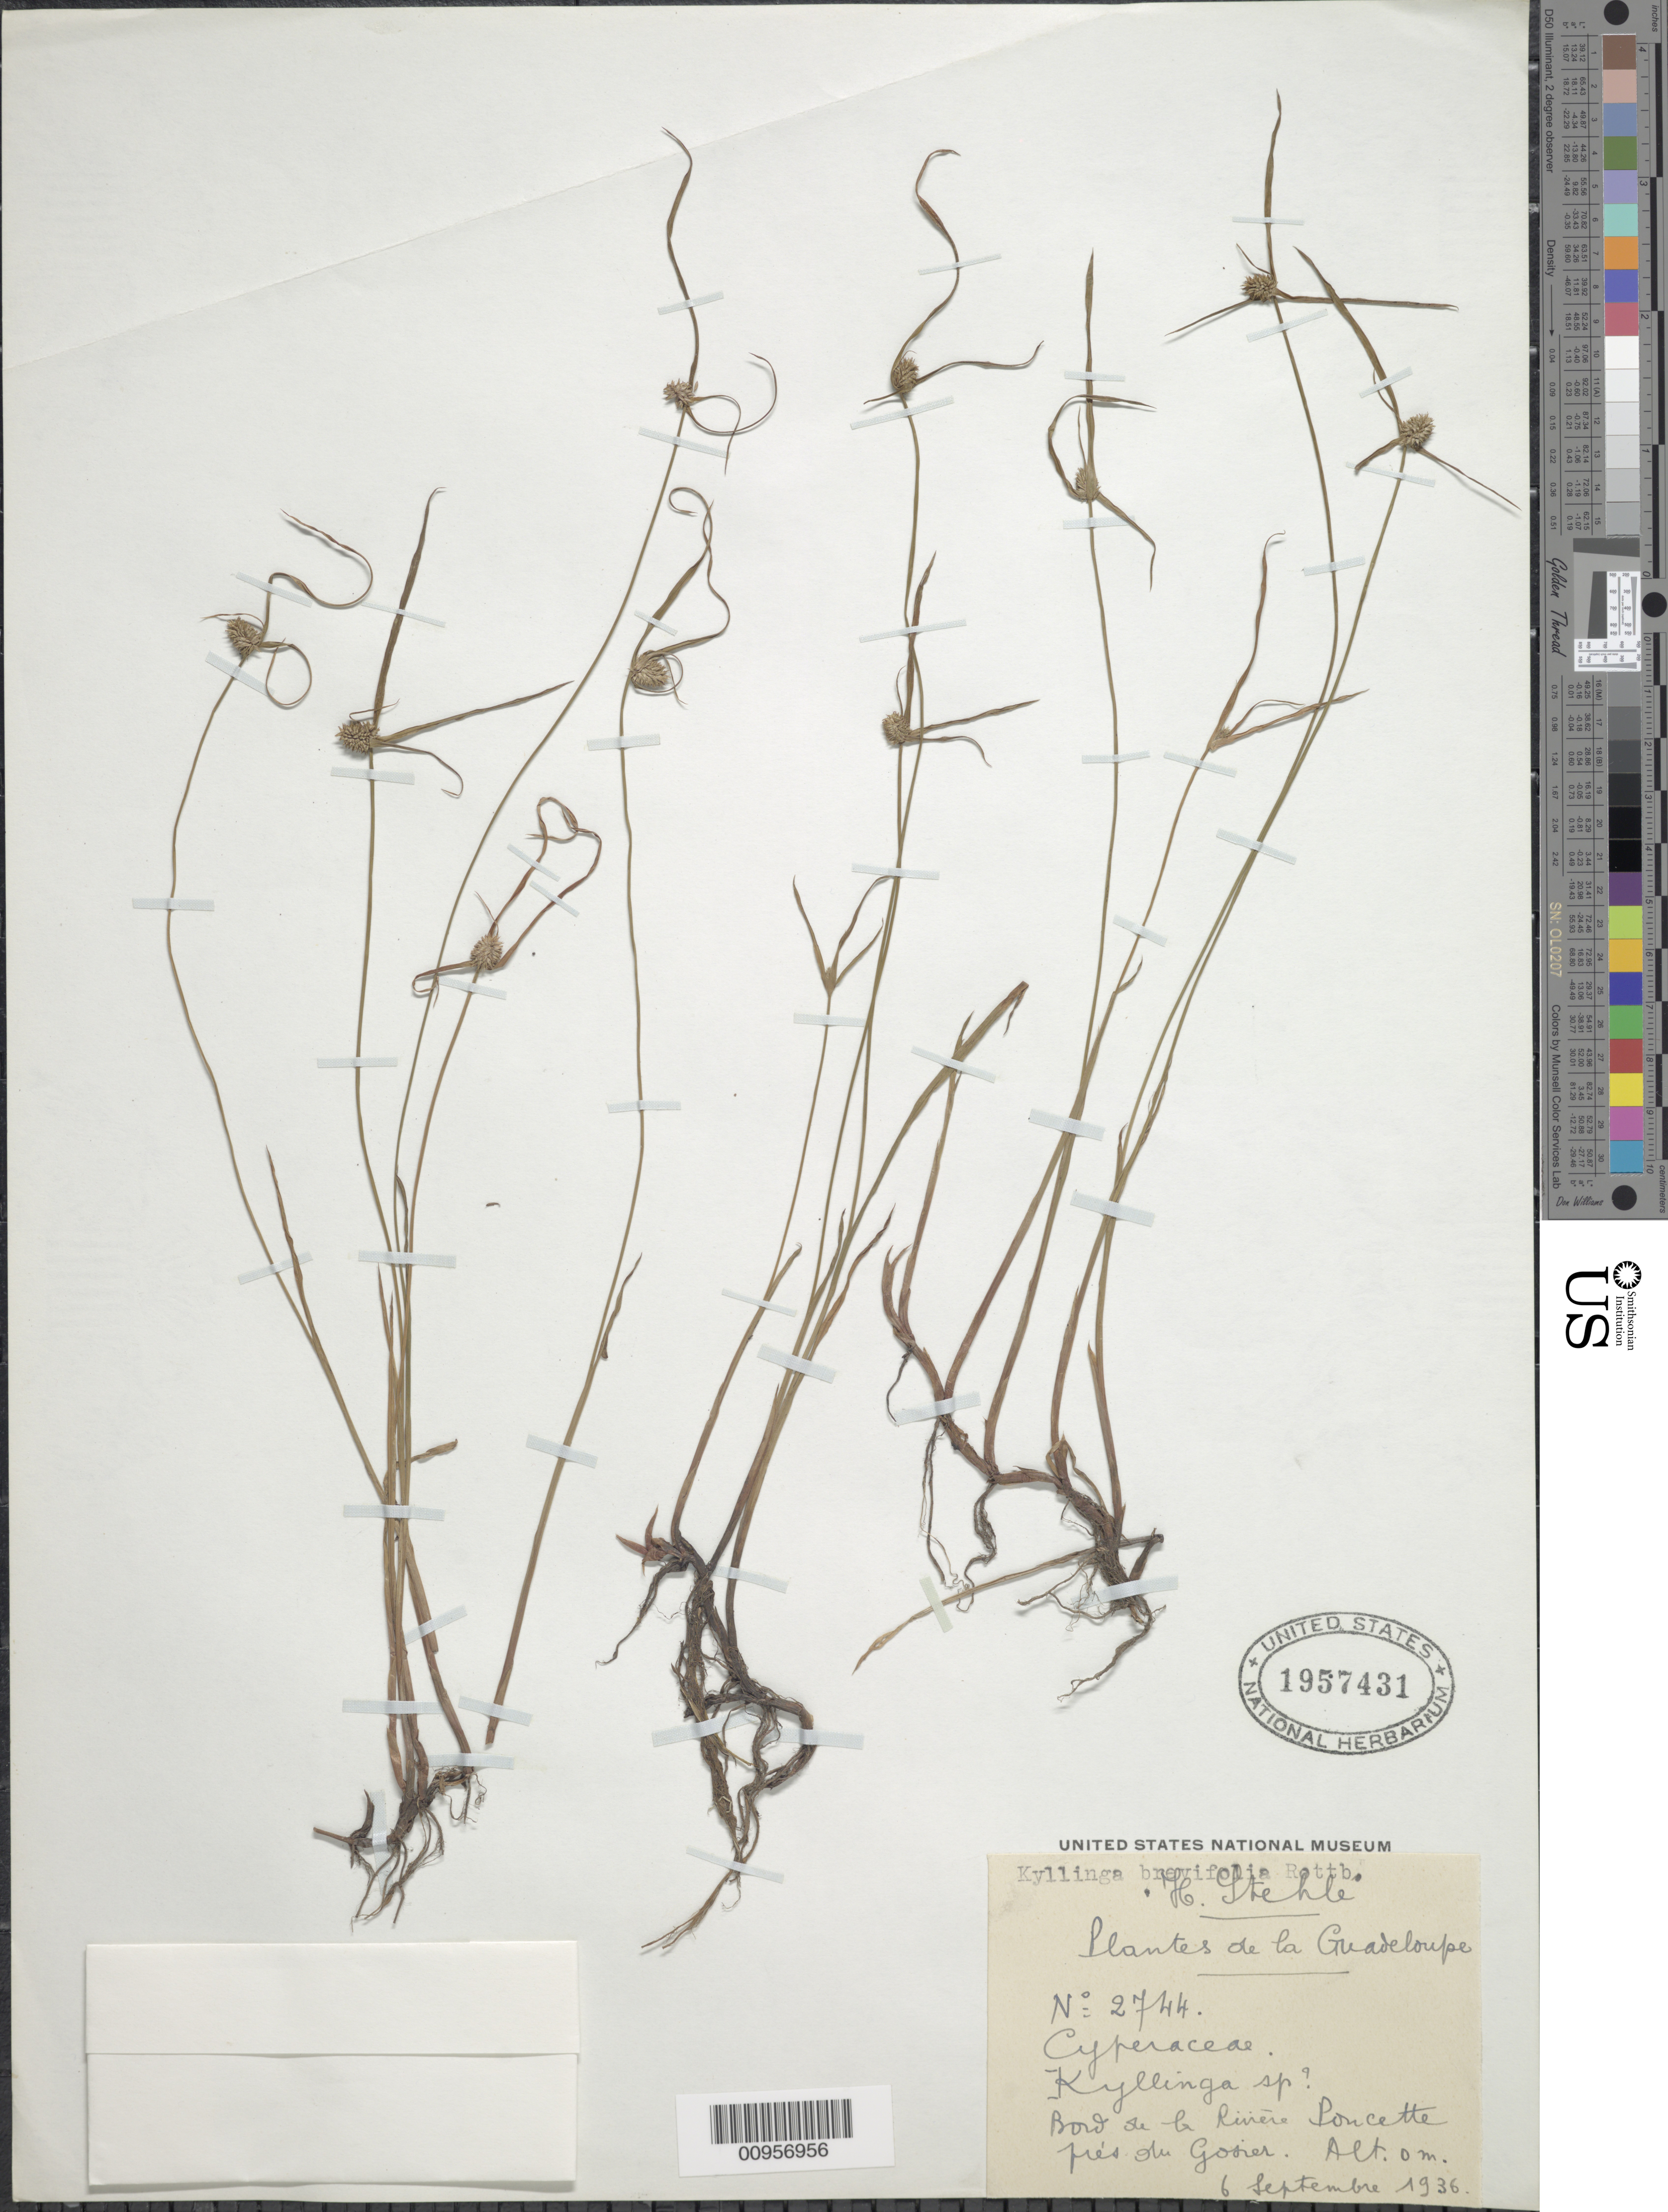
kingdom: Plantae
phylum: Tracheophyta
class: Liliopsida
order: Poales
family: Cyperaceae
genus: Cyperus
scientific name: Cyperus brevifolius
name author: (Rottb.) Hassk.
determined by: Strong, M. T., (US), Smithsonian Institution - National Museum of Natural History (UNITED STATES)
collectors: H. Stehlé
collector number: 2744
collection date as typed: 06 Sep 1936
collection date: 1936-09-06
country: Guadeloupe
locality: Bord de la Rivière Poncette prés du Gosier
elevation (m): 0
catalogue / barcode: US 1957431